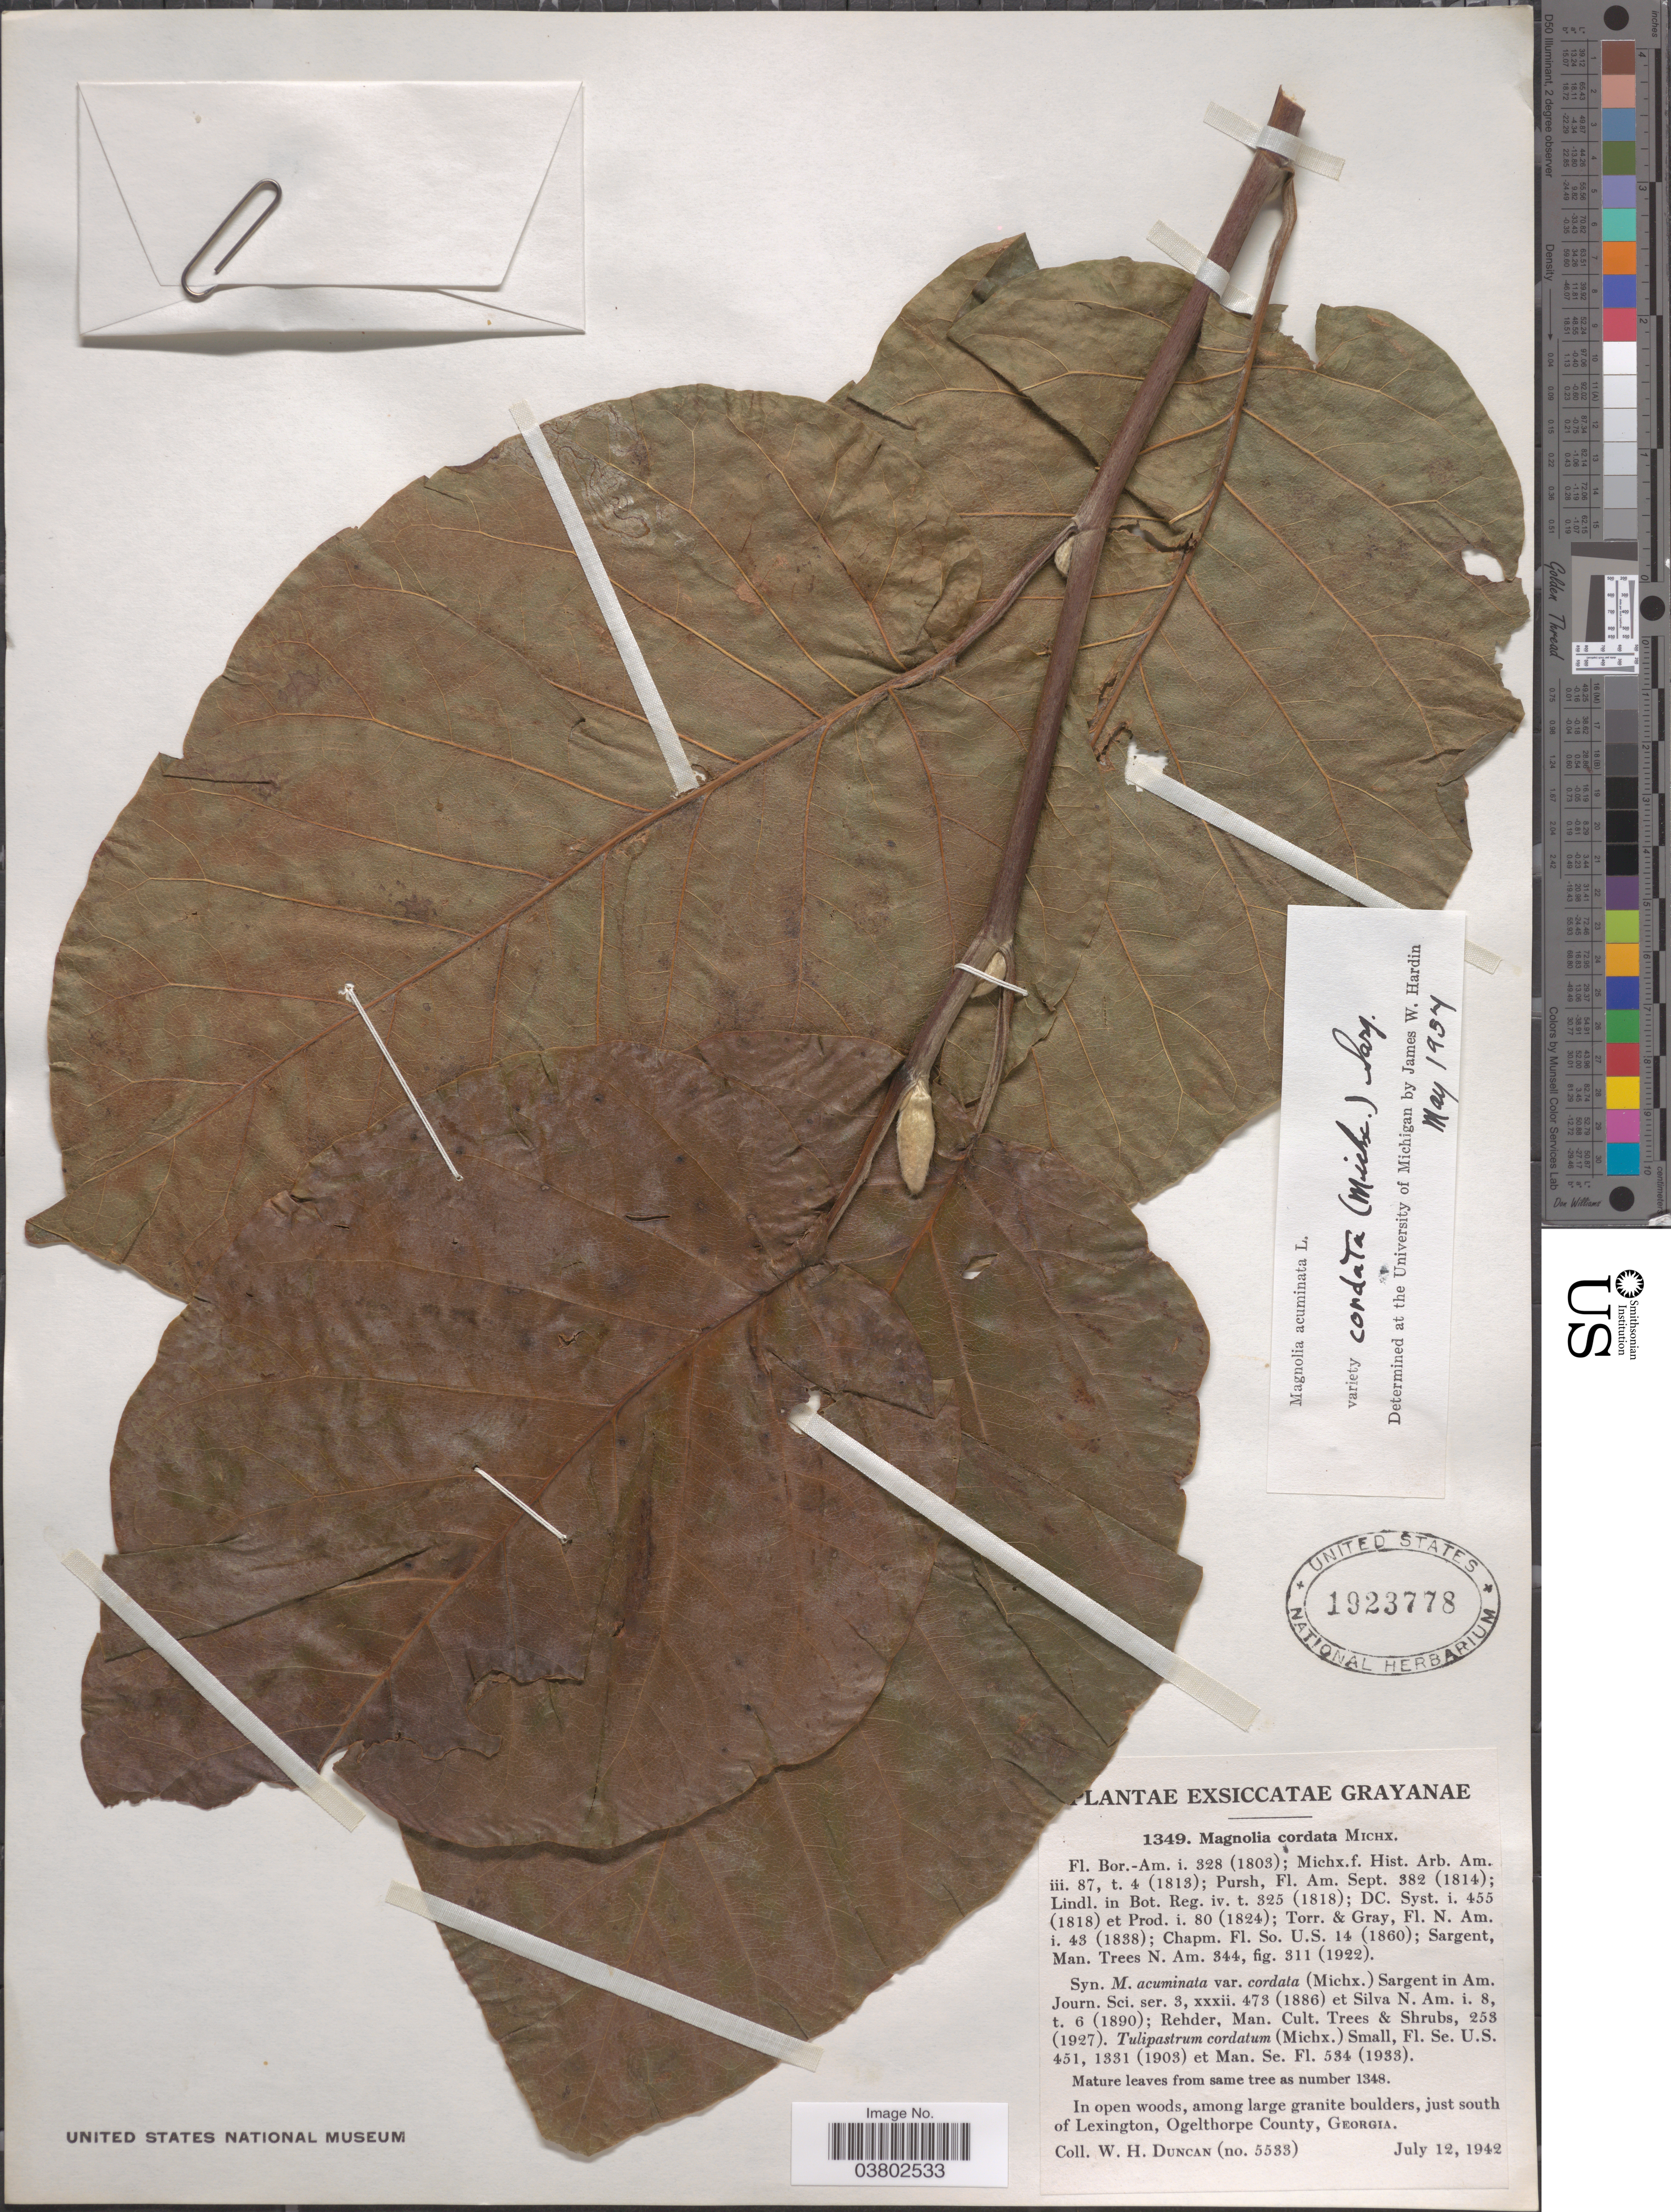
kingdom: Plantae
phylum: Tracheophyta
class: Magnoliopsida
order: Magnoliales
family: Magnoliaceae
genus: Magnolia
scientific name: Magnolia cordata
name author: Michx.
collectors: W. H. Duncan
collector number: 5533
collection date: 1942-07-12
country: United States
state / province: Georgia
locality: Grayanae. In open woods, among large granite boulders, just south of Lexington, Ogelthorpe County.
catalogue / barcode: US 1923778